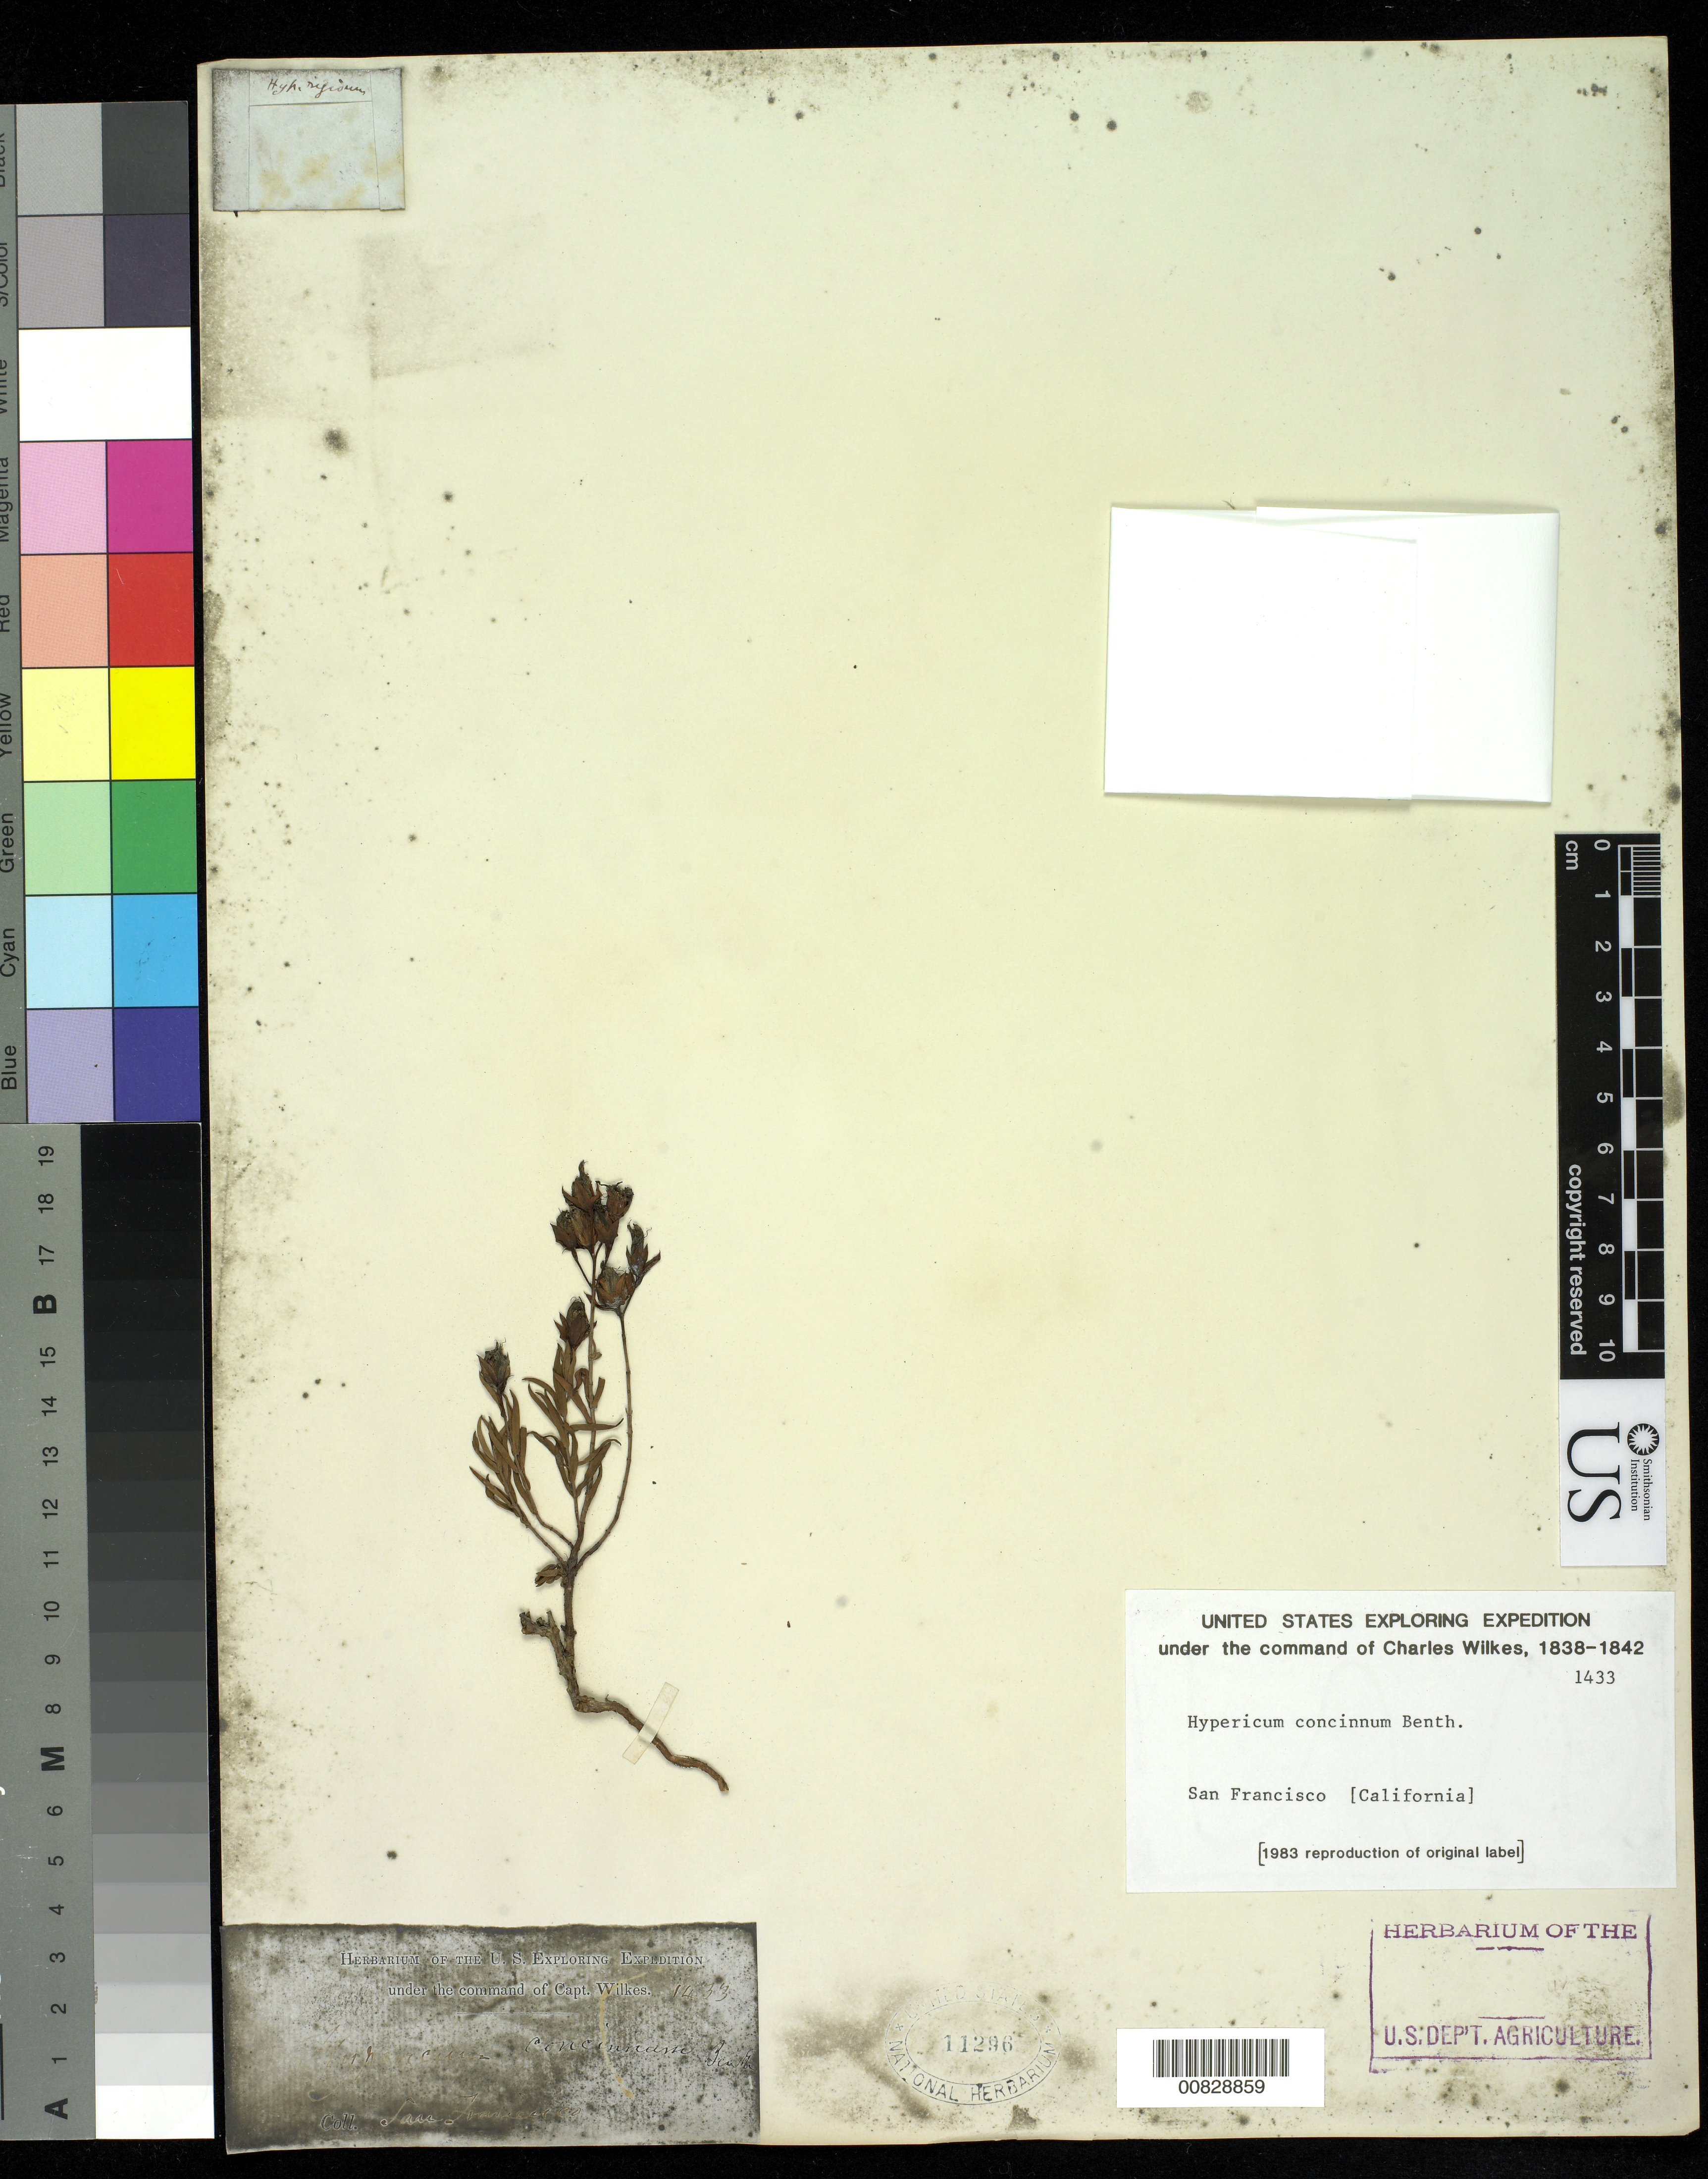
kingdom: Plantae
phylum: Tracheophyta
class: Magnoliopsida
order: Malpighiales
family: Hypericaceae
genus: Hypericum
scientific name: Hypericum concinnum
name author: Benth.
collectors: Wilkes Explor. Exped.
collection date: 1838/1842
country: United States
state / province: California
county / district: San Francisco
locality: San Francisco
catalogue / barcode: US 11296